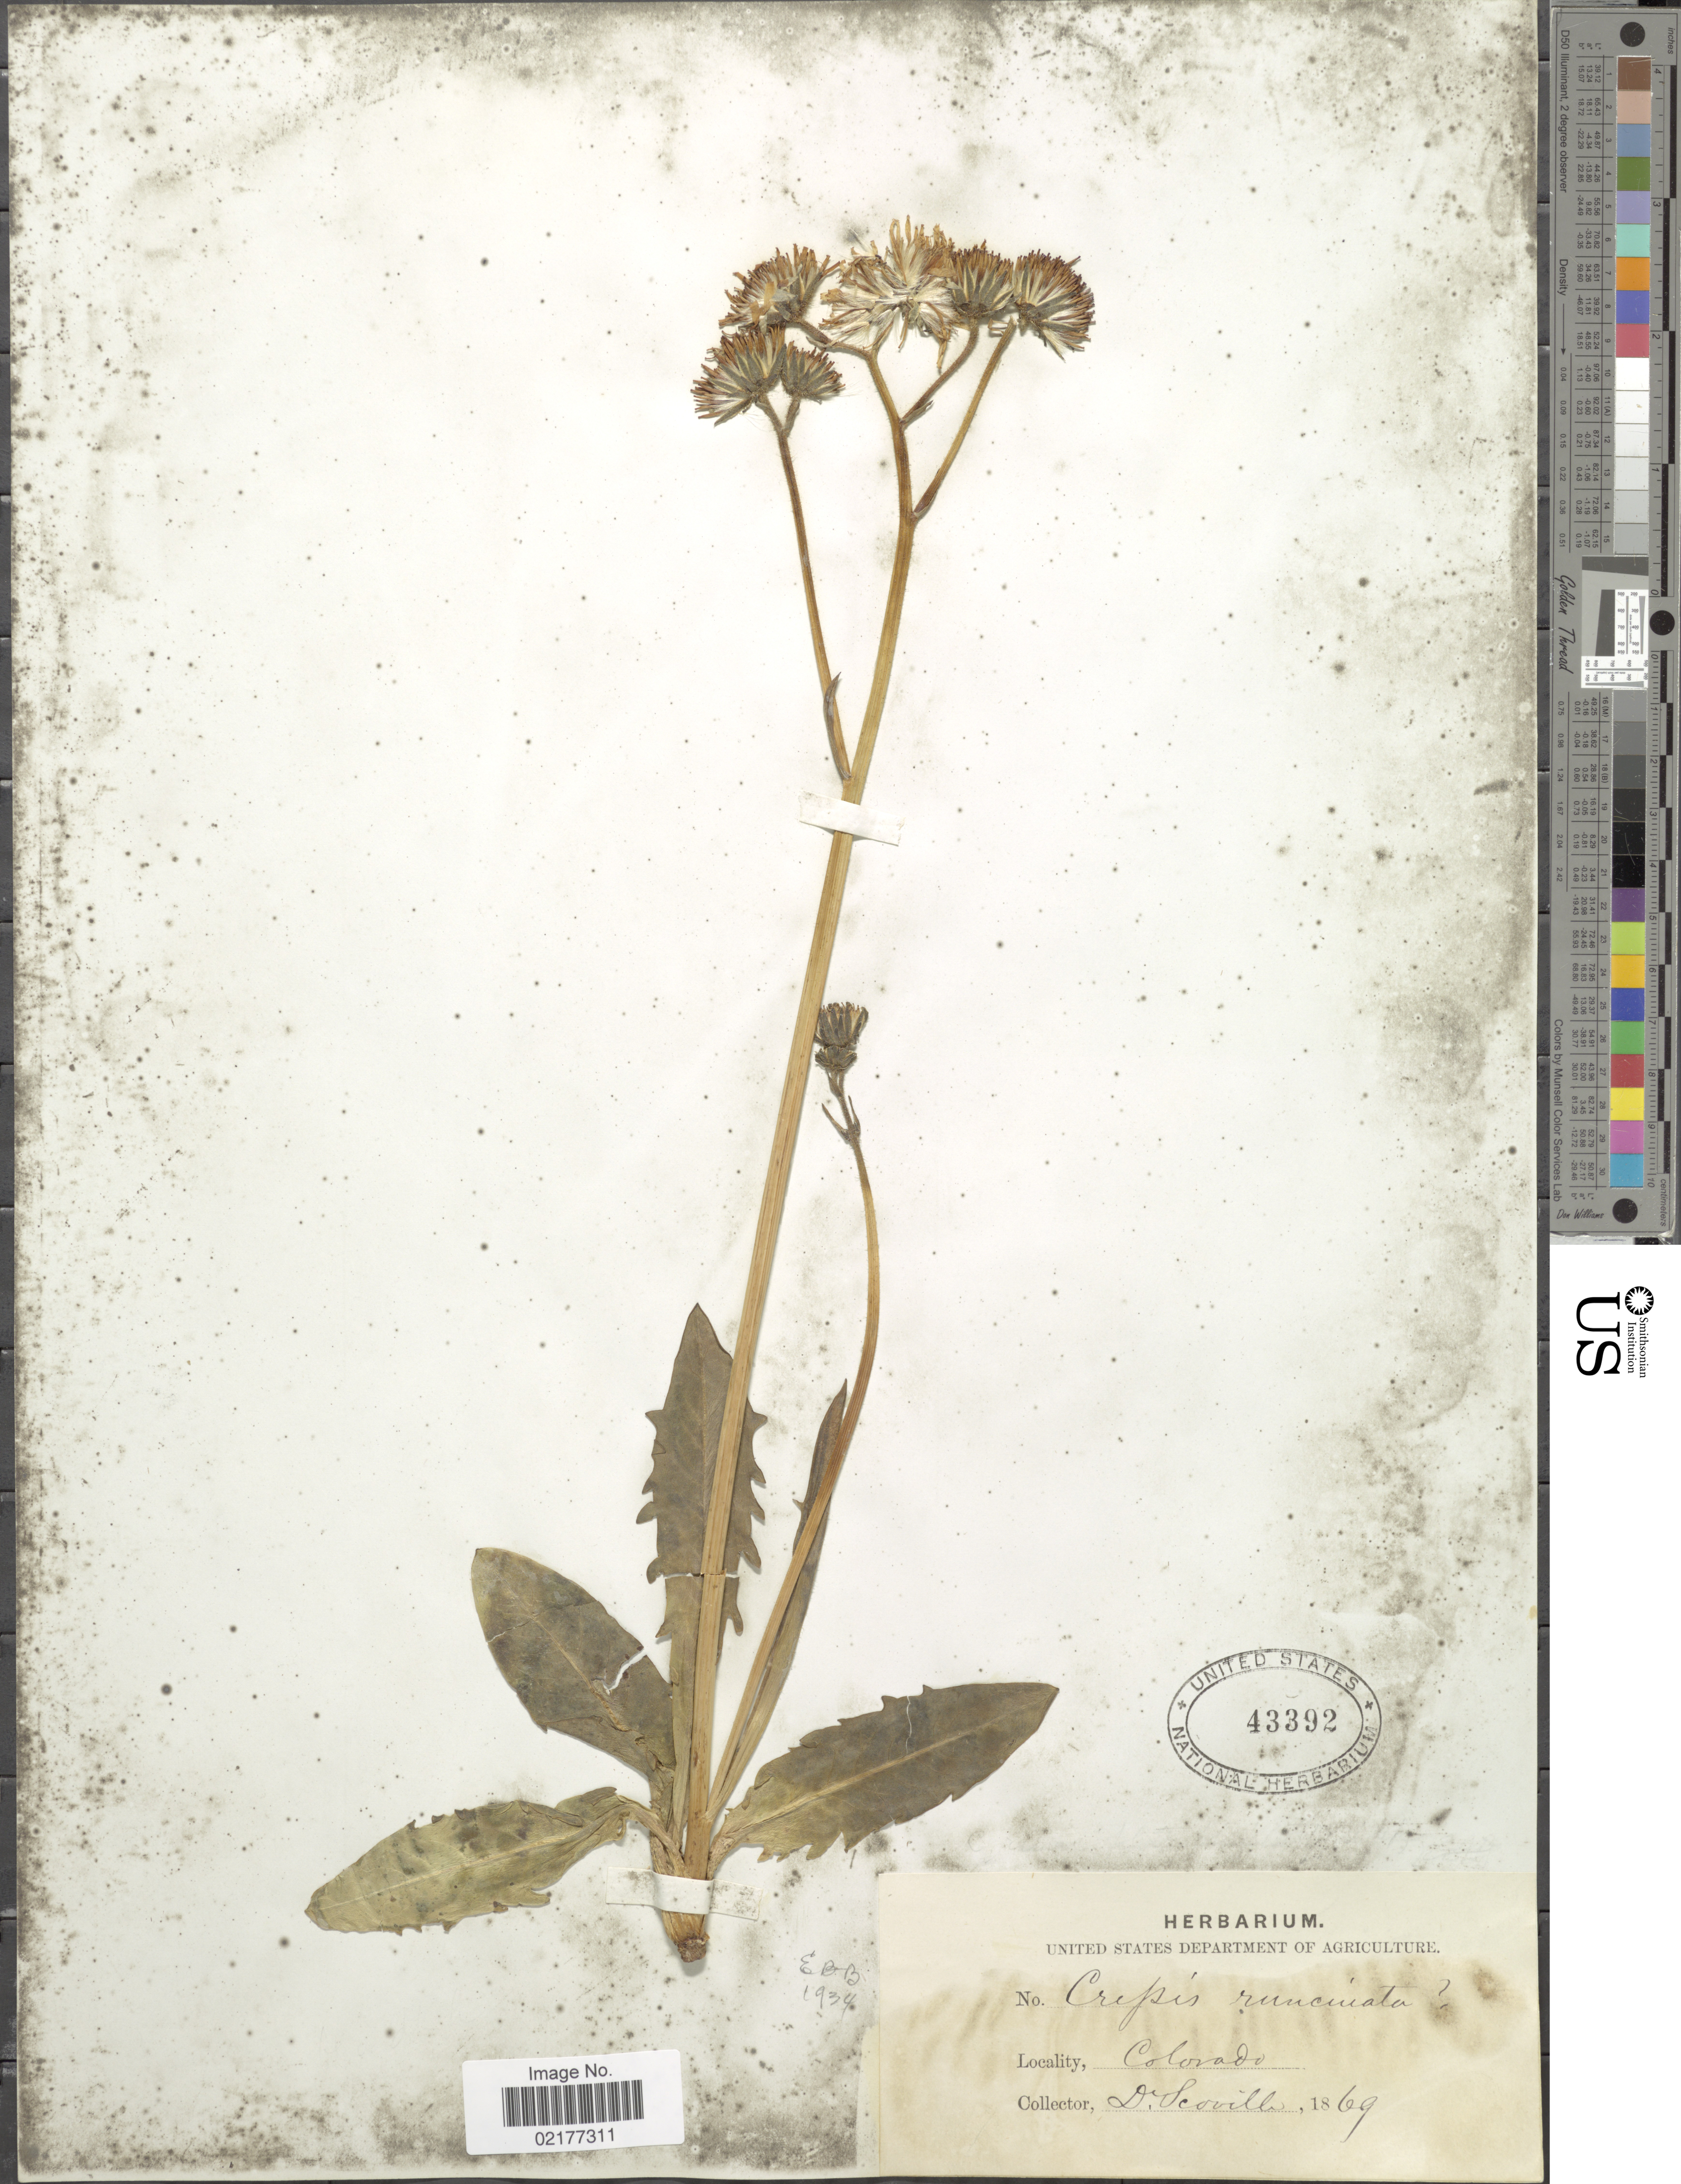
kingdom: Plantae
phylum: Tracheophyta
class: Magnoliopsida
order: Asterales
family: Asteraceae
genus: Crepis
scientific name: Crepis runcinata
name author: Torr. & A. Gray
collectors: -- Scoville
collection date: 1869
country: United States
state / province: Colorado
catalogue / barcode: US 43392